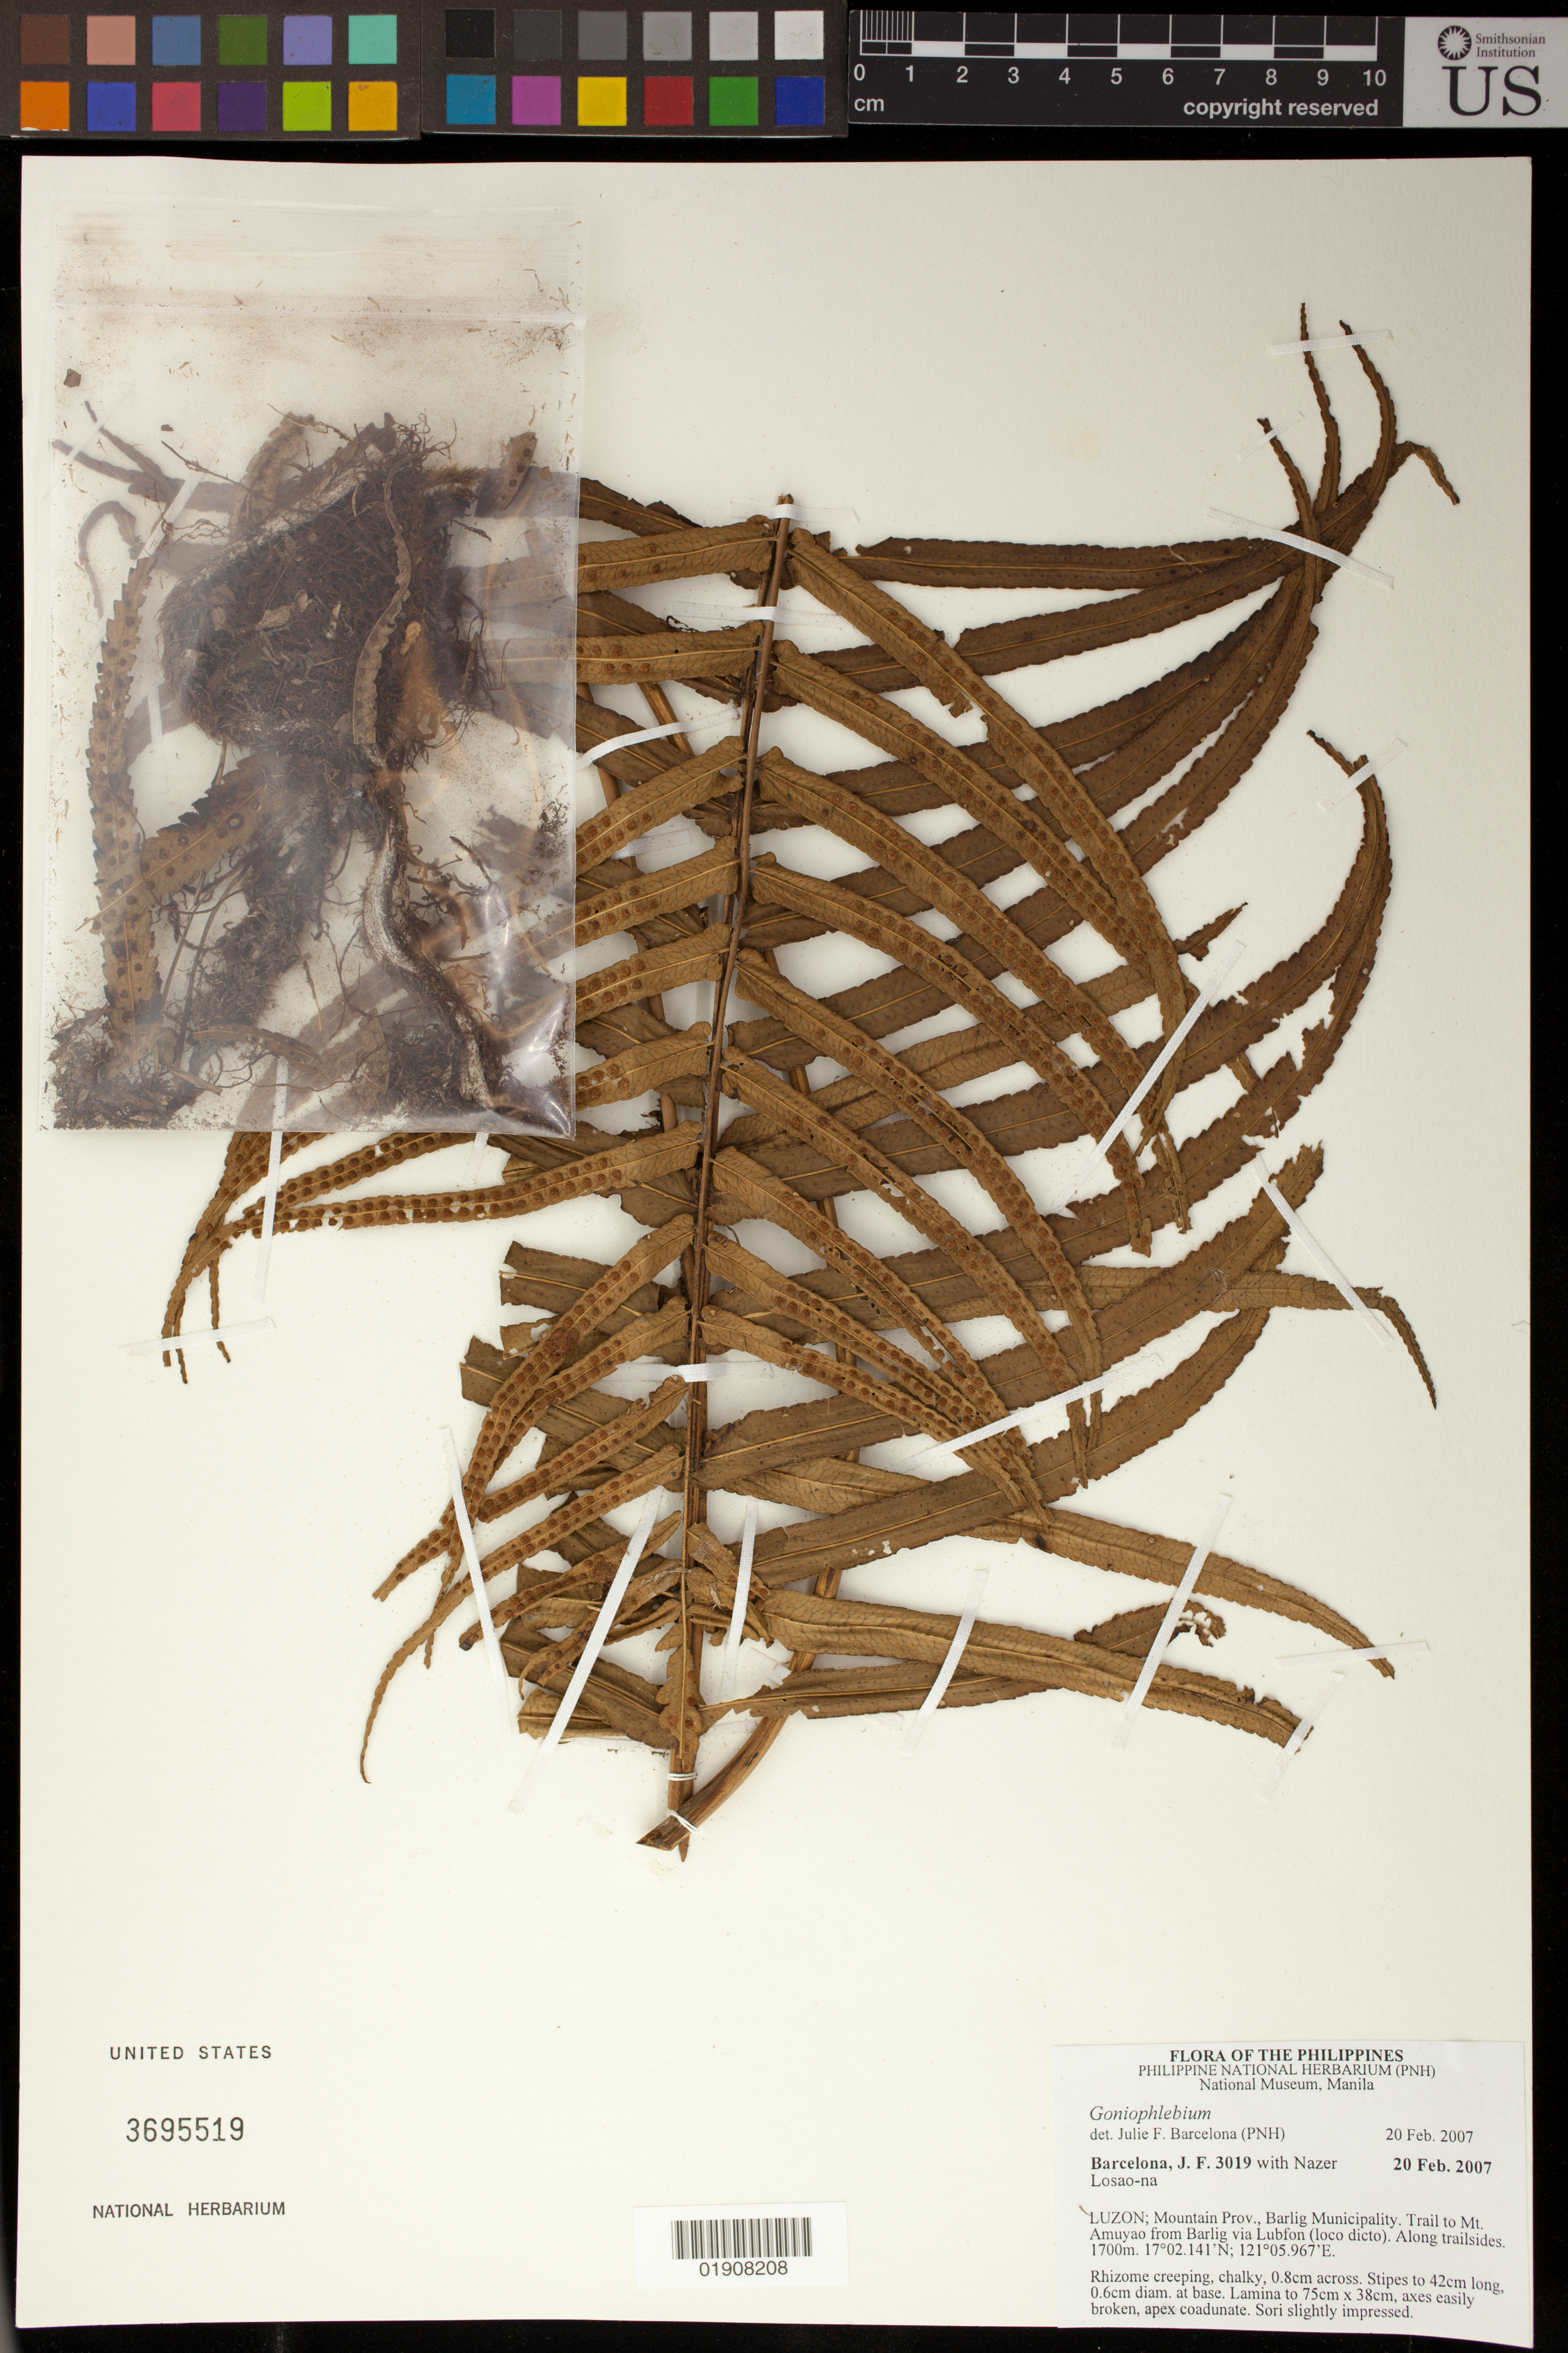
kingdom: Plantae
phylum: Tracheophyta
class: Polypodiopsida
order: Polypodiales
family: Polypodiaceae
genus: Goniophlebium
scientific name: Goniophlebium sp.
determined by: Barcelona, J. F.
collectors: J. F. Barcelona & N. Losao-na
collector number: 3019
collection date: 2007-02-20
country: Philippines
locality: Luzon: Mountain Prov., Barlig Municipality, trail to Mt. Amuyao from Barlig via Lubfon.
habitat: Along trailsides.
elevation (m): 1700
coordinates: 17 02.141 N, 121 05.967 E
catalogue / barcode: US 3695519